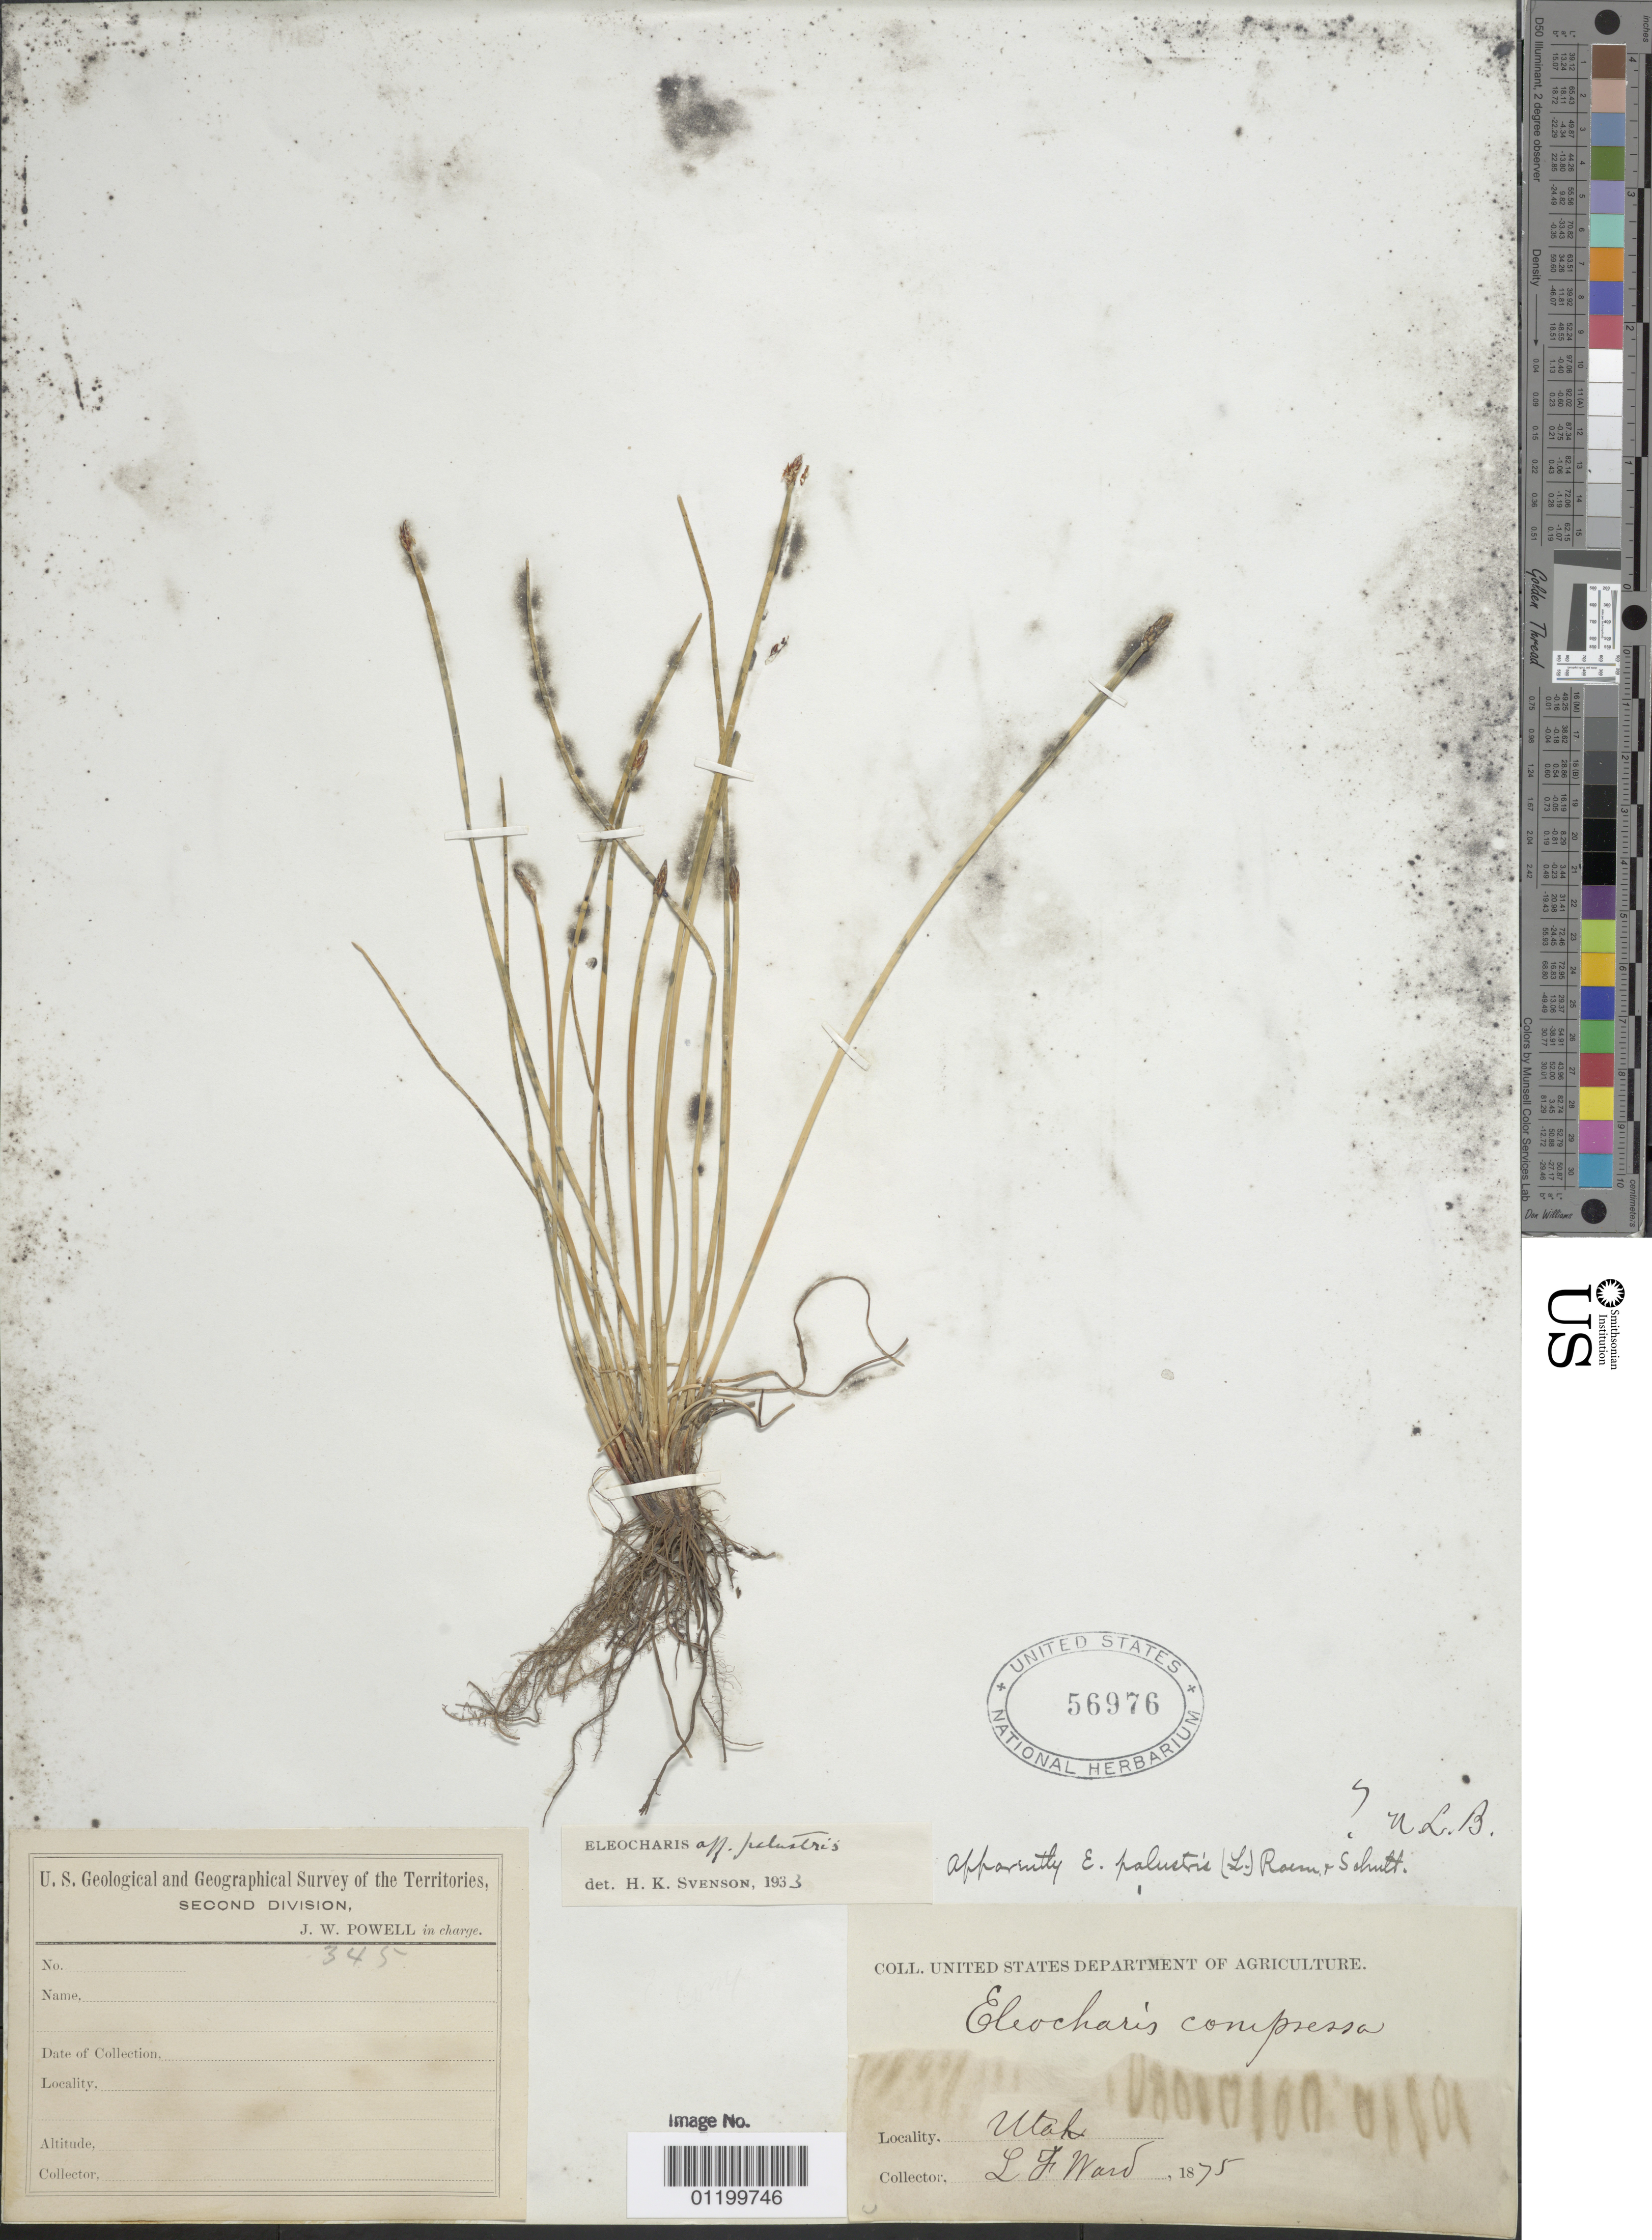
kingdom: Plantae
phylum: Tracheophyta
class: Liliopsida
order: Poales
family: Cyperaceae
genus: Eleocharis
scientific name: Eleocharis palustris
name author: (L.) Roem. & Schult.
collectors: L. F. Ward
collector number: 345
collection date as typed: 1875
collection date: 1875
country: United States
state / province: Utah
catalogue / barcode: US 56976